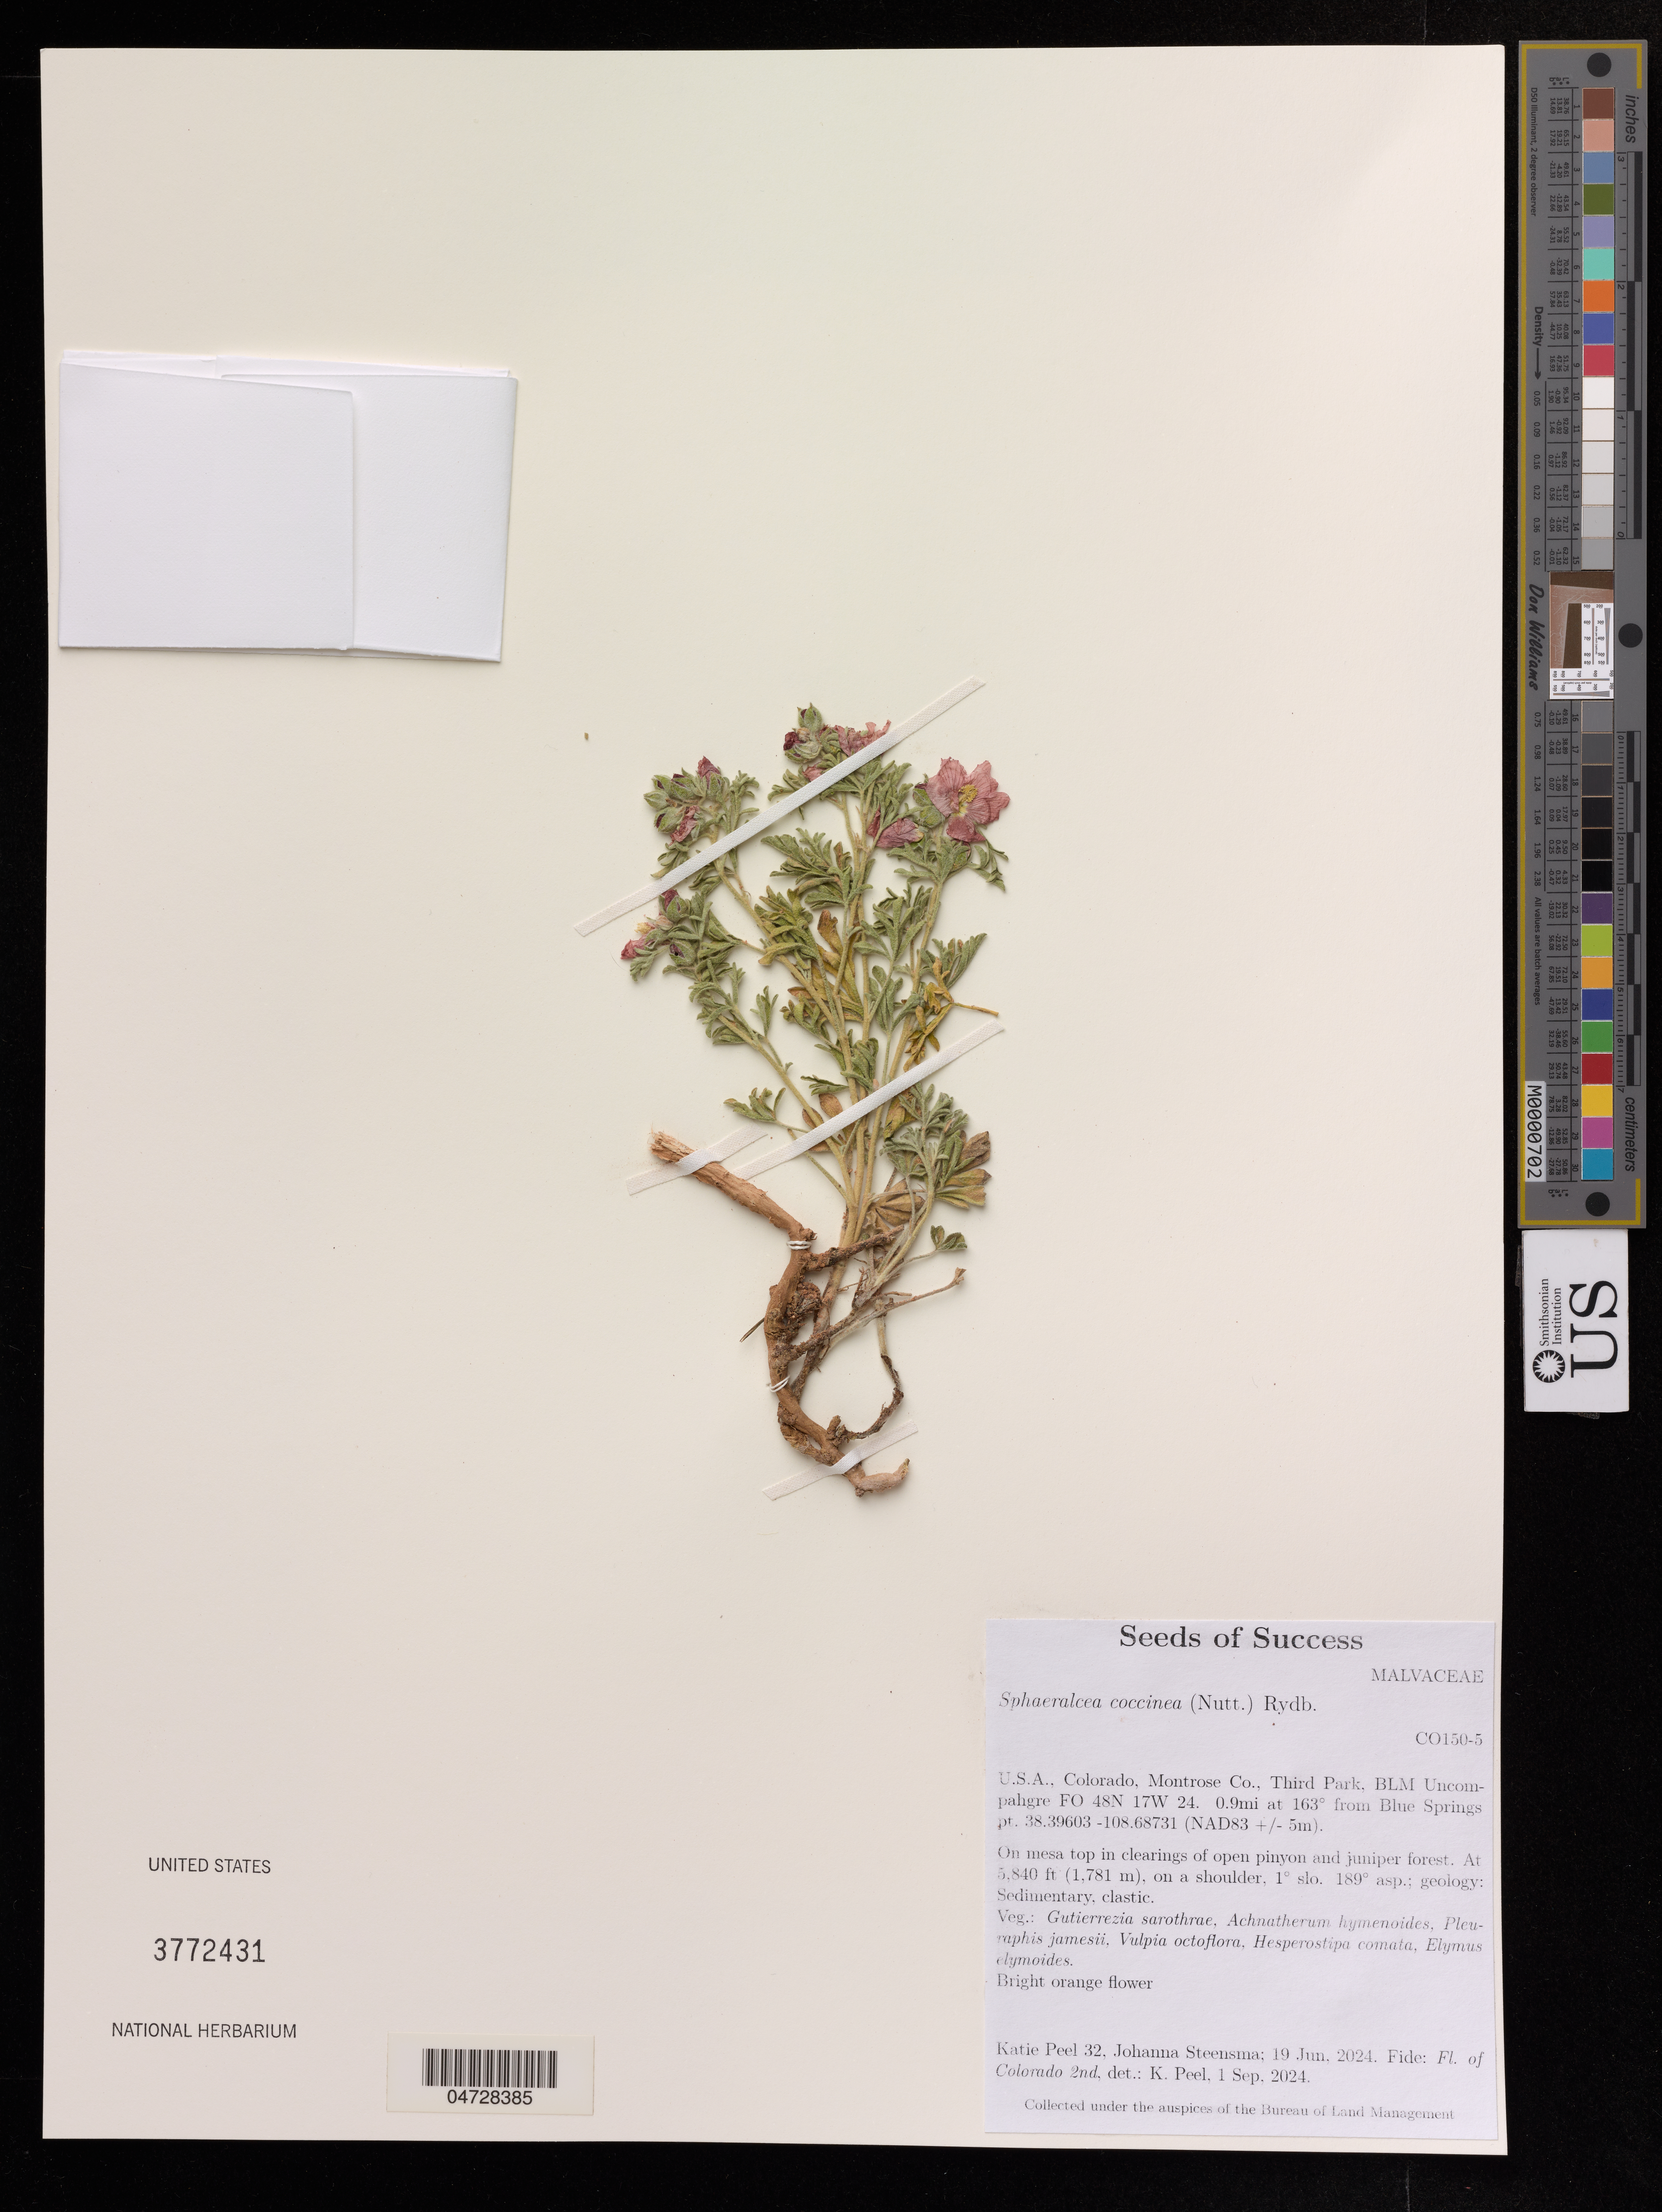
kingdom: Plantae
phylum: Tracheophyta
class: Magnoliopsida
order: Malvales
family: Malvaceae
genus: Sphaeralcea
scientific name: Sphaeralcea coccinea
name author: (Nutt.) Rydb.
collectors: K. Peel & J. Steensma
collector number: CO150-5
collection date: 2024-06-19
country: United States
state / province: Colorado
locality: Montrose Co., Third Park, BLM Uncompahgre FO 48N 17W 24. 0.9mi at 163° from Blue Springs.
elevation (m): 1780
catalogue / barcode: US 3772431